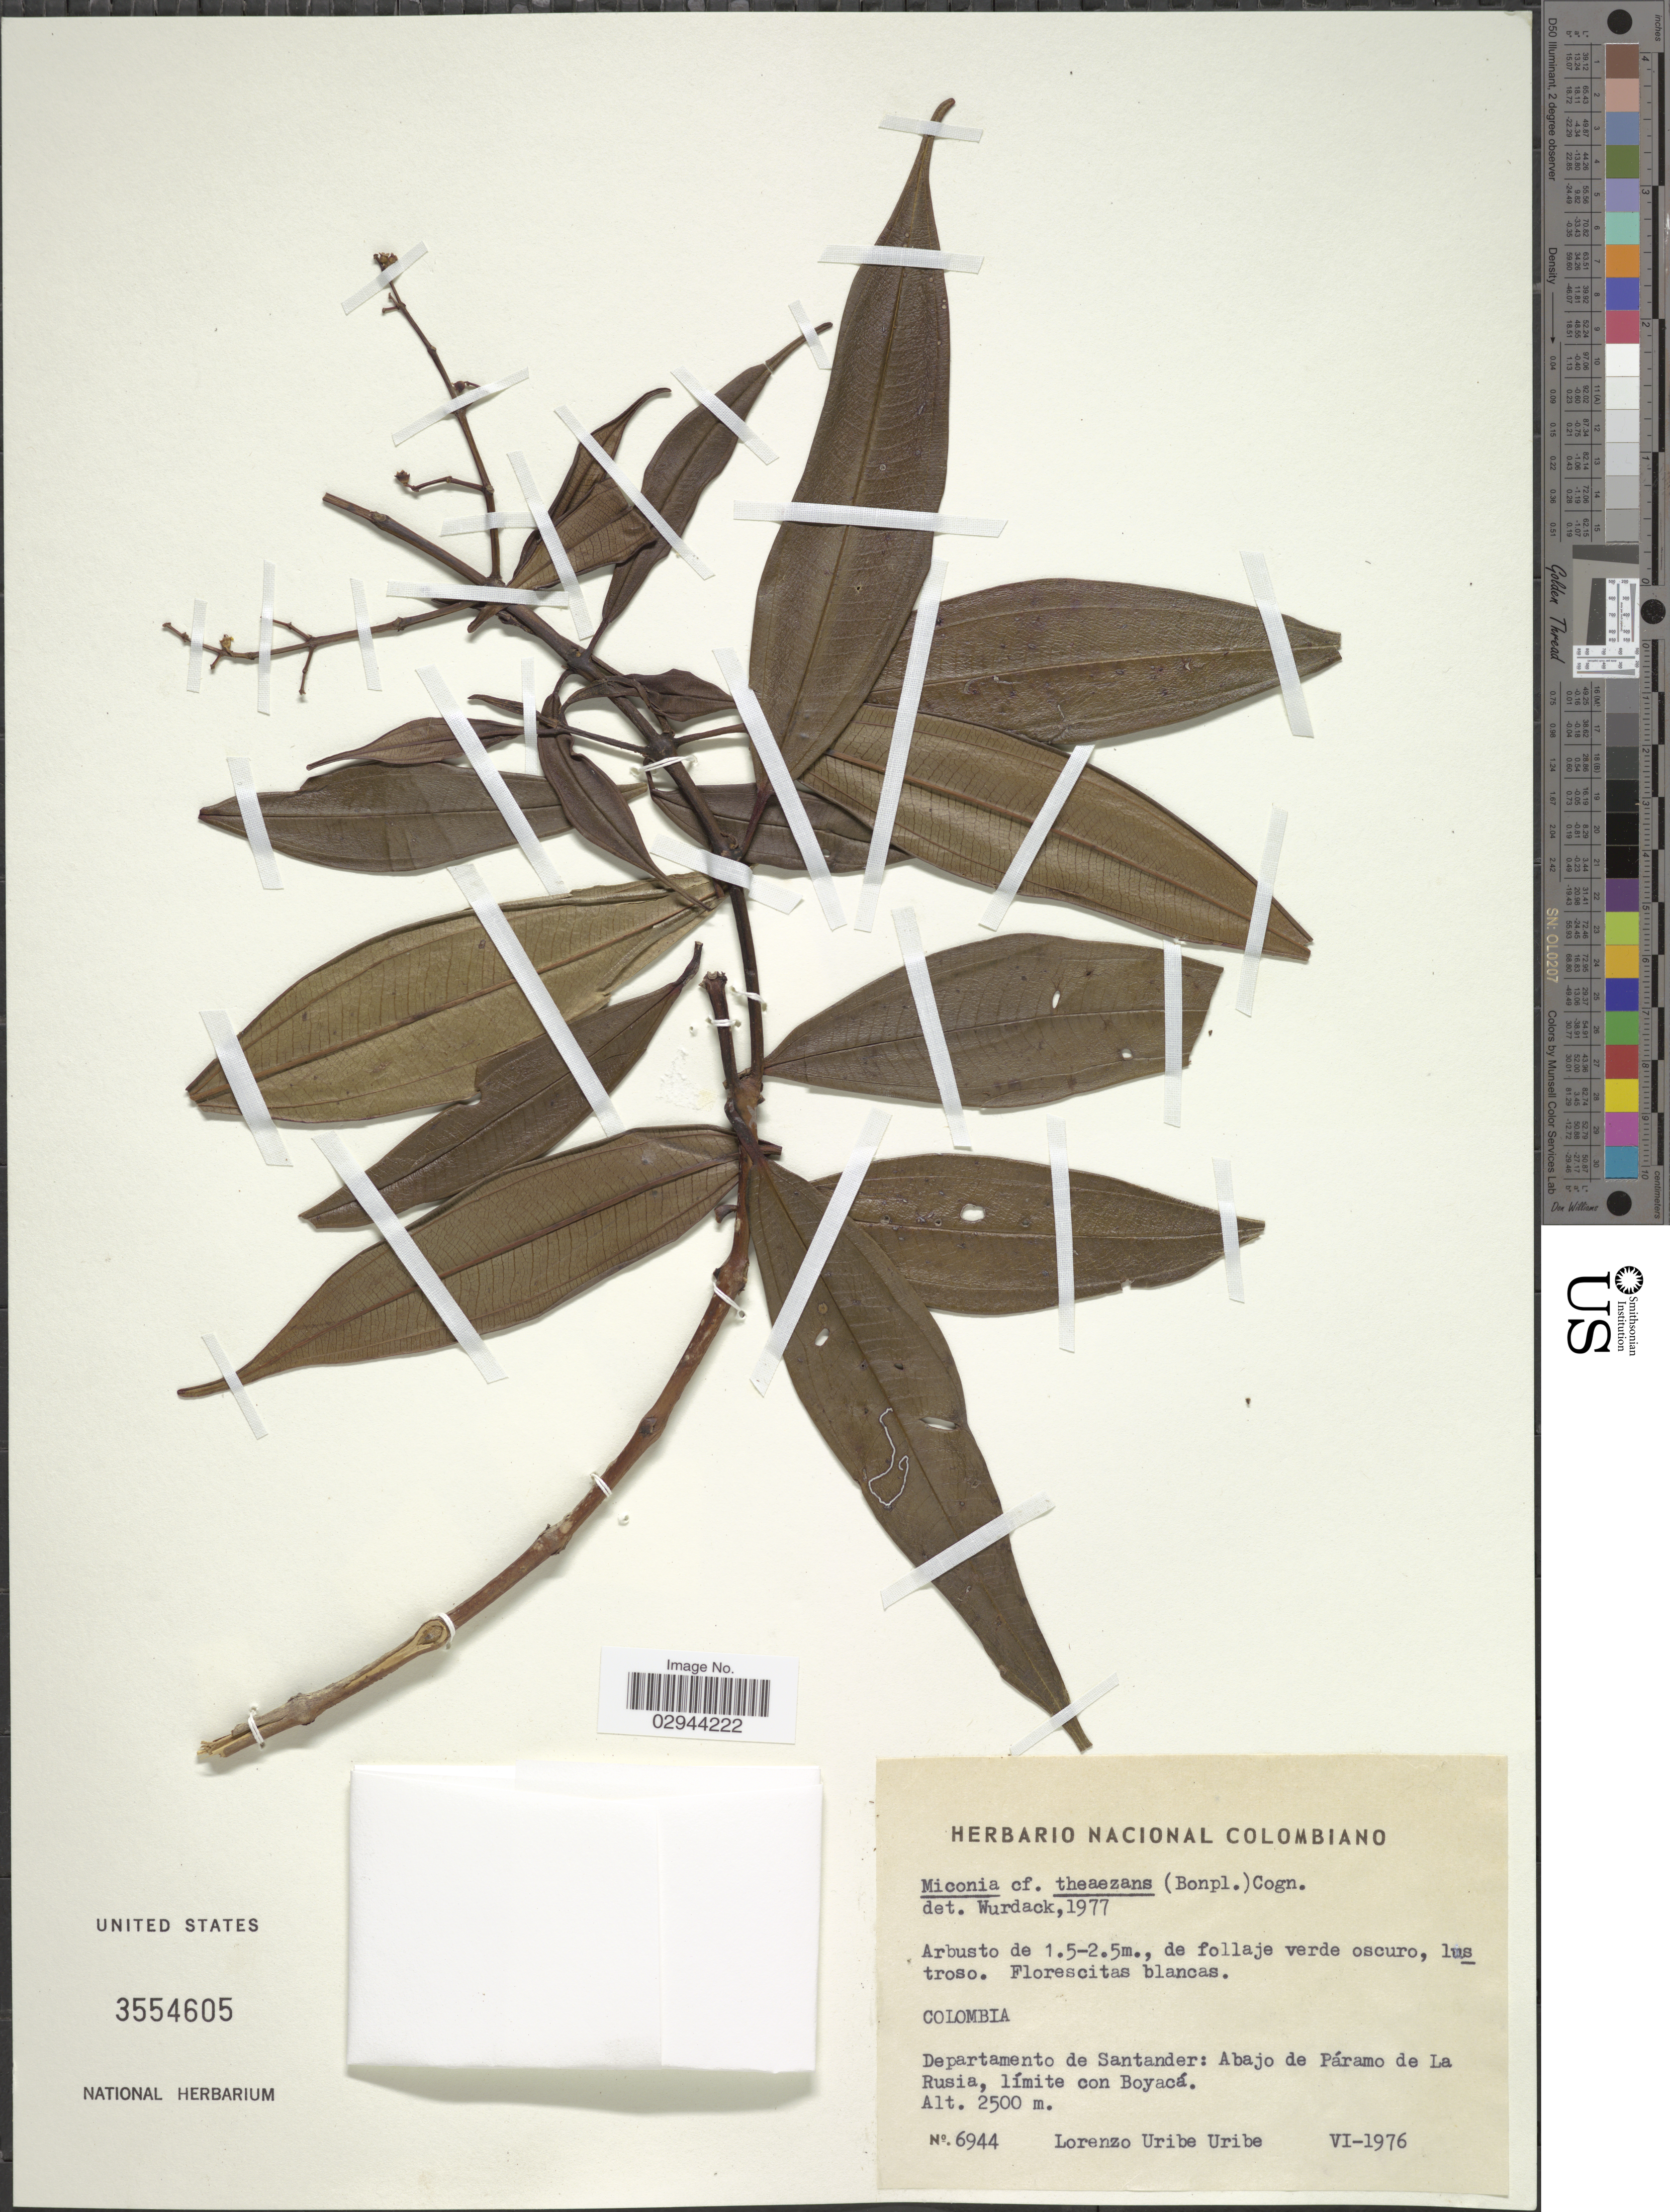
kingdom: Plantae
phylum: Tracheophyta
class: Magnoliopsida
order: Myrtales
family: Melastomataceae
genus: Miconia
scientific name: Miconia theizans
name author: (Bonpl.) Cogn.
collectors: L. Uribe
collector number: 6944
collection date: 1976-06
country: Colombia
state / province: Santander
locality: Departamento de Santander, Abajo de Páramo de La Rusia, límite con Boyacá.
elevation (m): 2500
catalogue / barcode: US 3554605